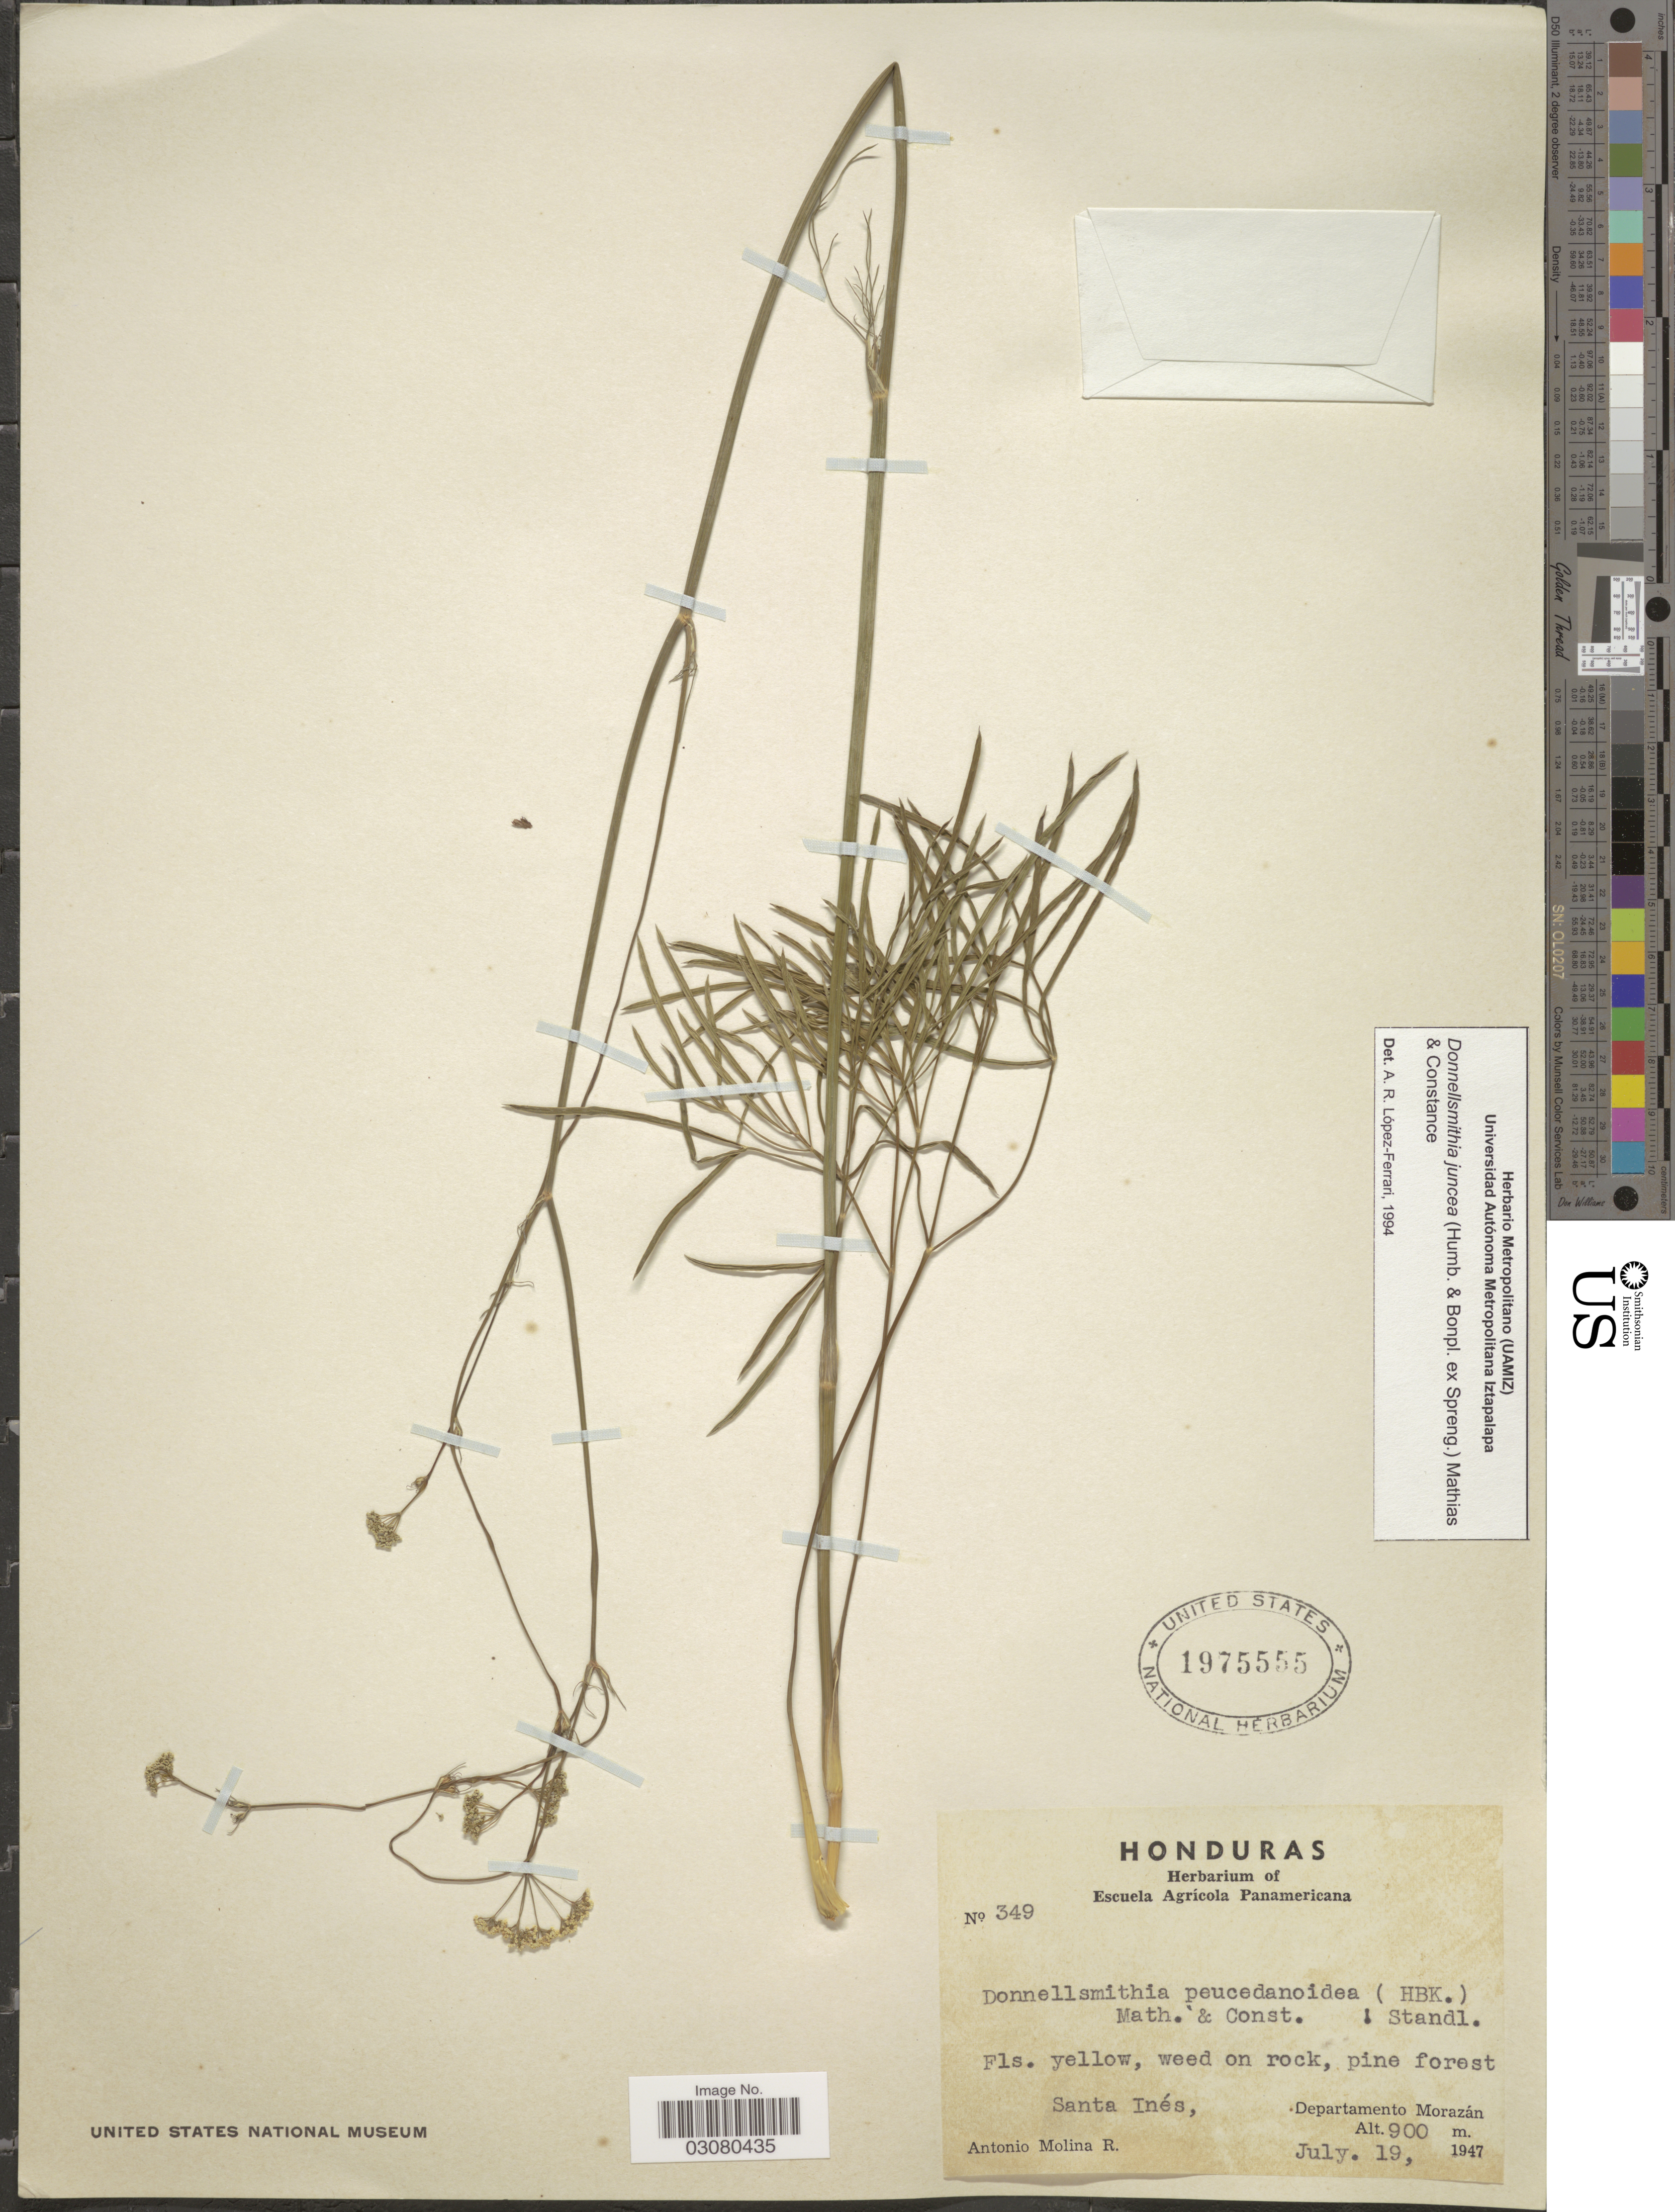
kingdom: Plantae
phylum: Tracheophyta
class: Magnoliopsida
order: Apiales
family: Apiaceae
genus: Donnellsmithia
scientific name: Donnellsmithia juncea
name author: (Humb. & Bonpl. ex Spreng.) Mathias & Constance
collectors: A. Molina R.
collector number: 349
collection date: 1947-07-19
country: Honduras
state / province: Fco. Morazán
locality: Santa Inés, Departamento Morazán.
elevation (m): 900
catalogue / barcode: US 1975555